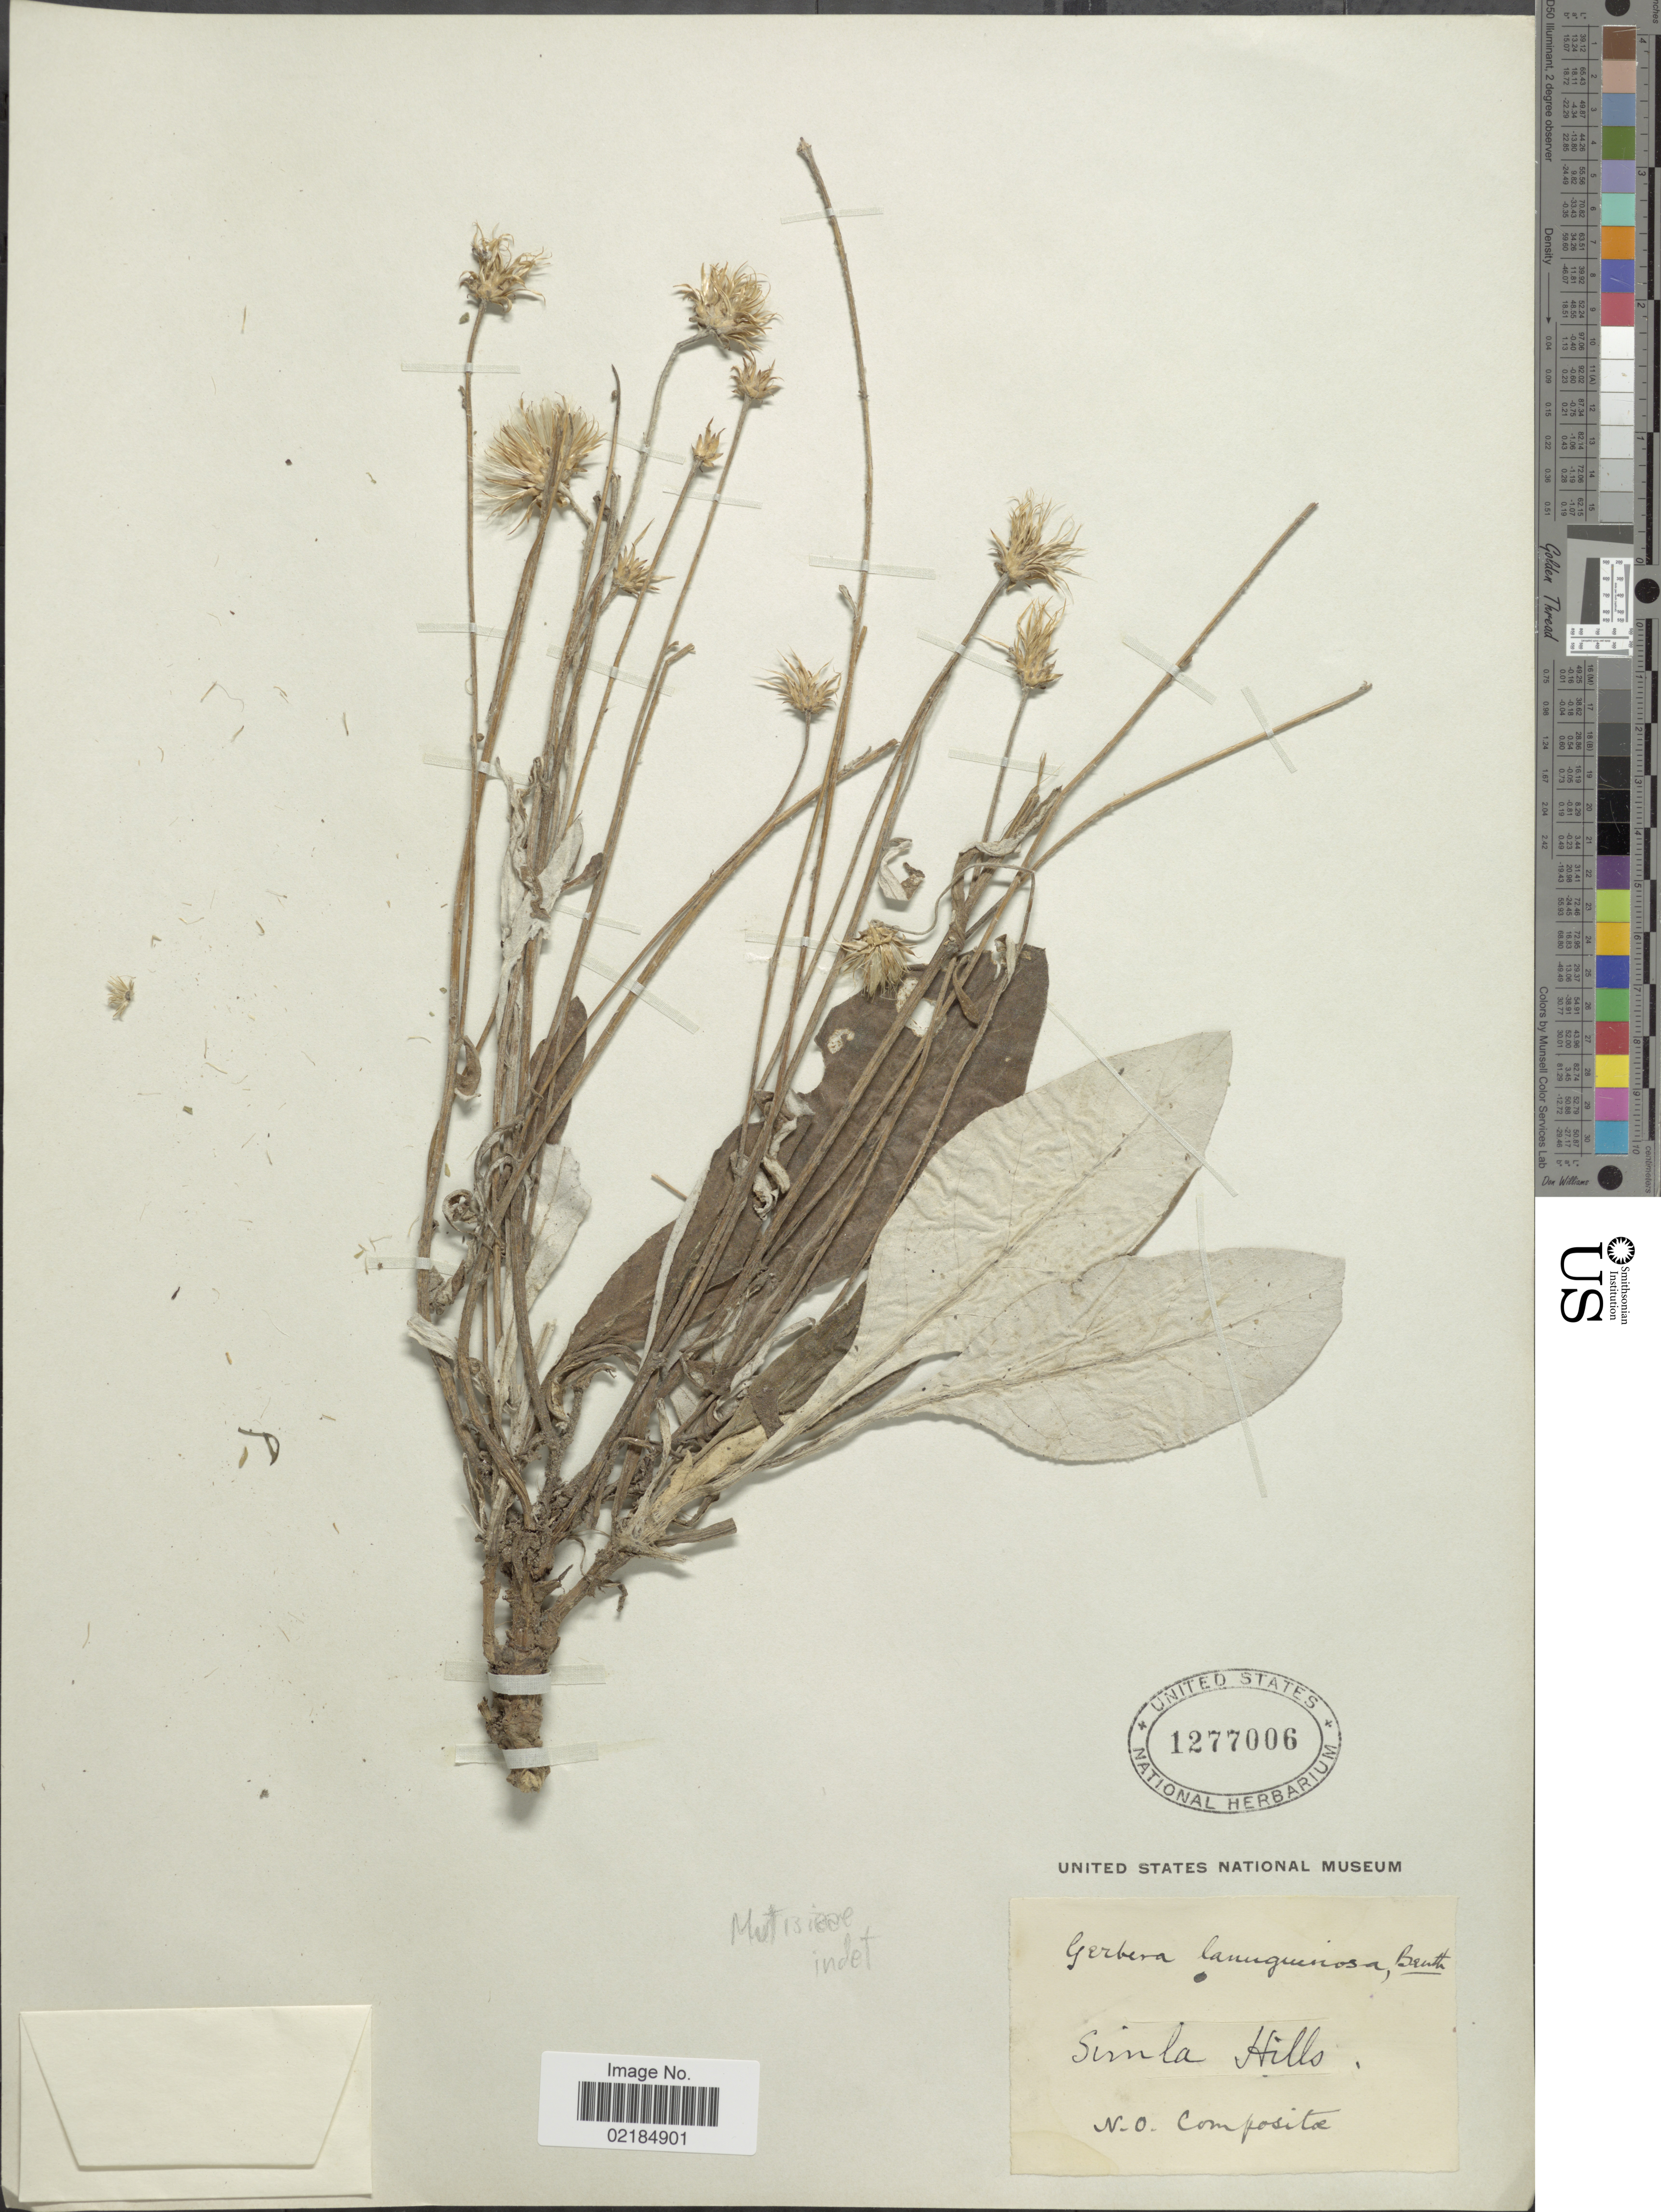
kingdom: Plantae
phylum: Tracheophyta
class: Magnoliopsida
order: Asterales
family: Asteraceae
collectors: U.S. National Herbarium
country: India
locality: Sirnla Hills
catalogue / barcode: US 1277006